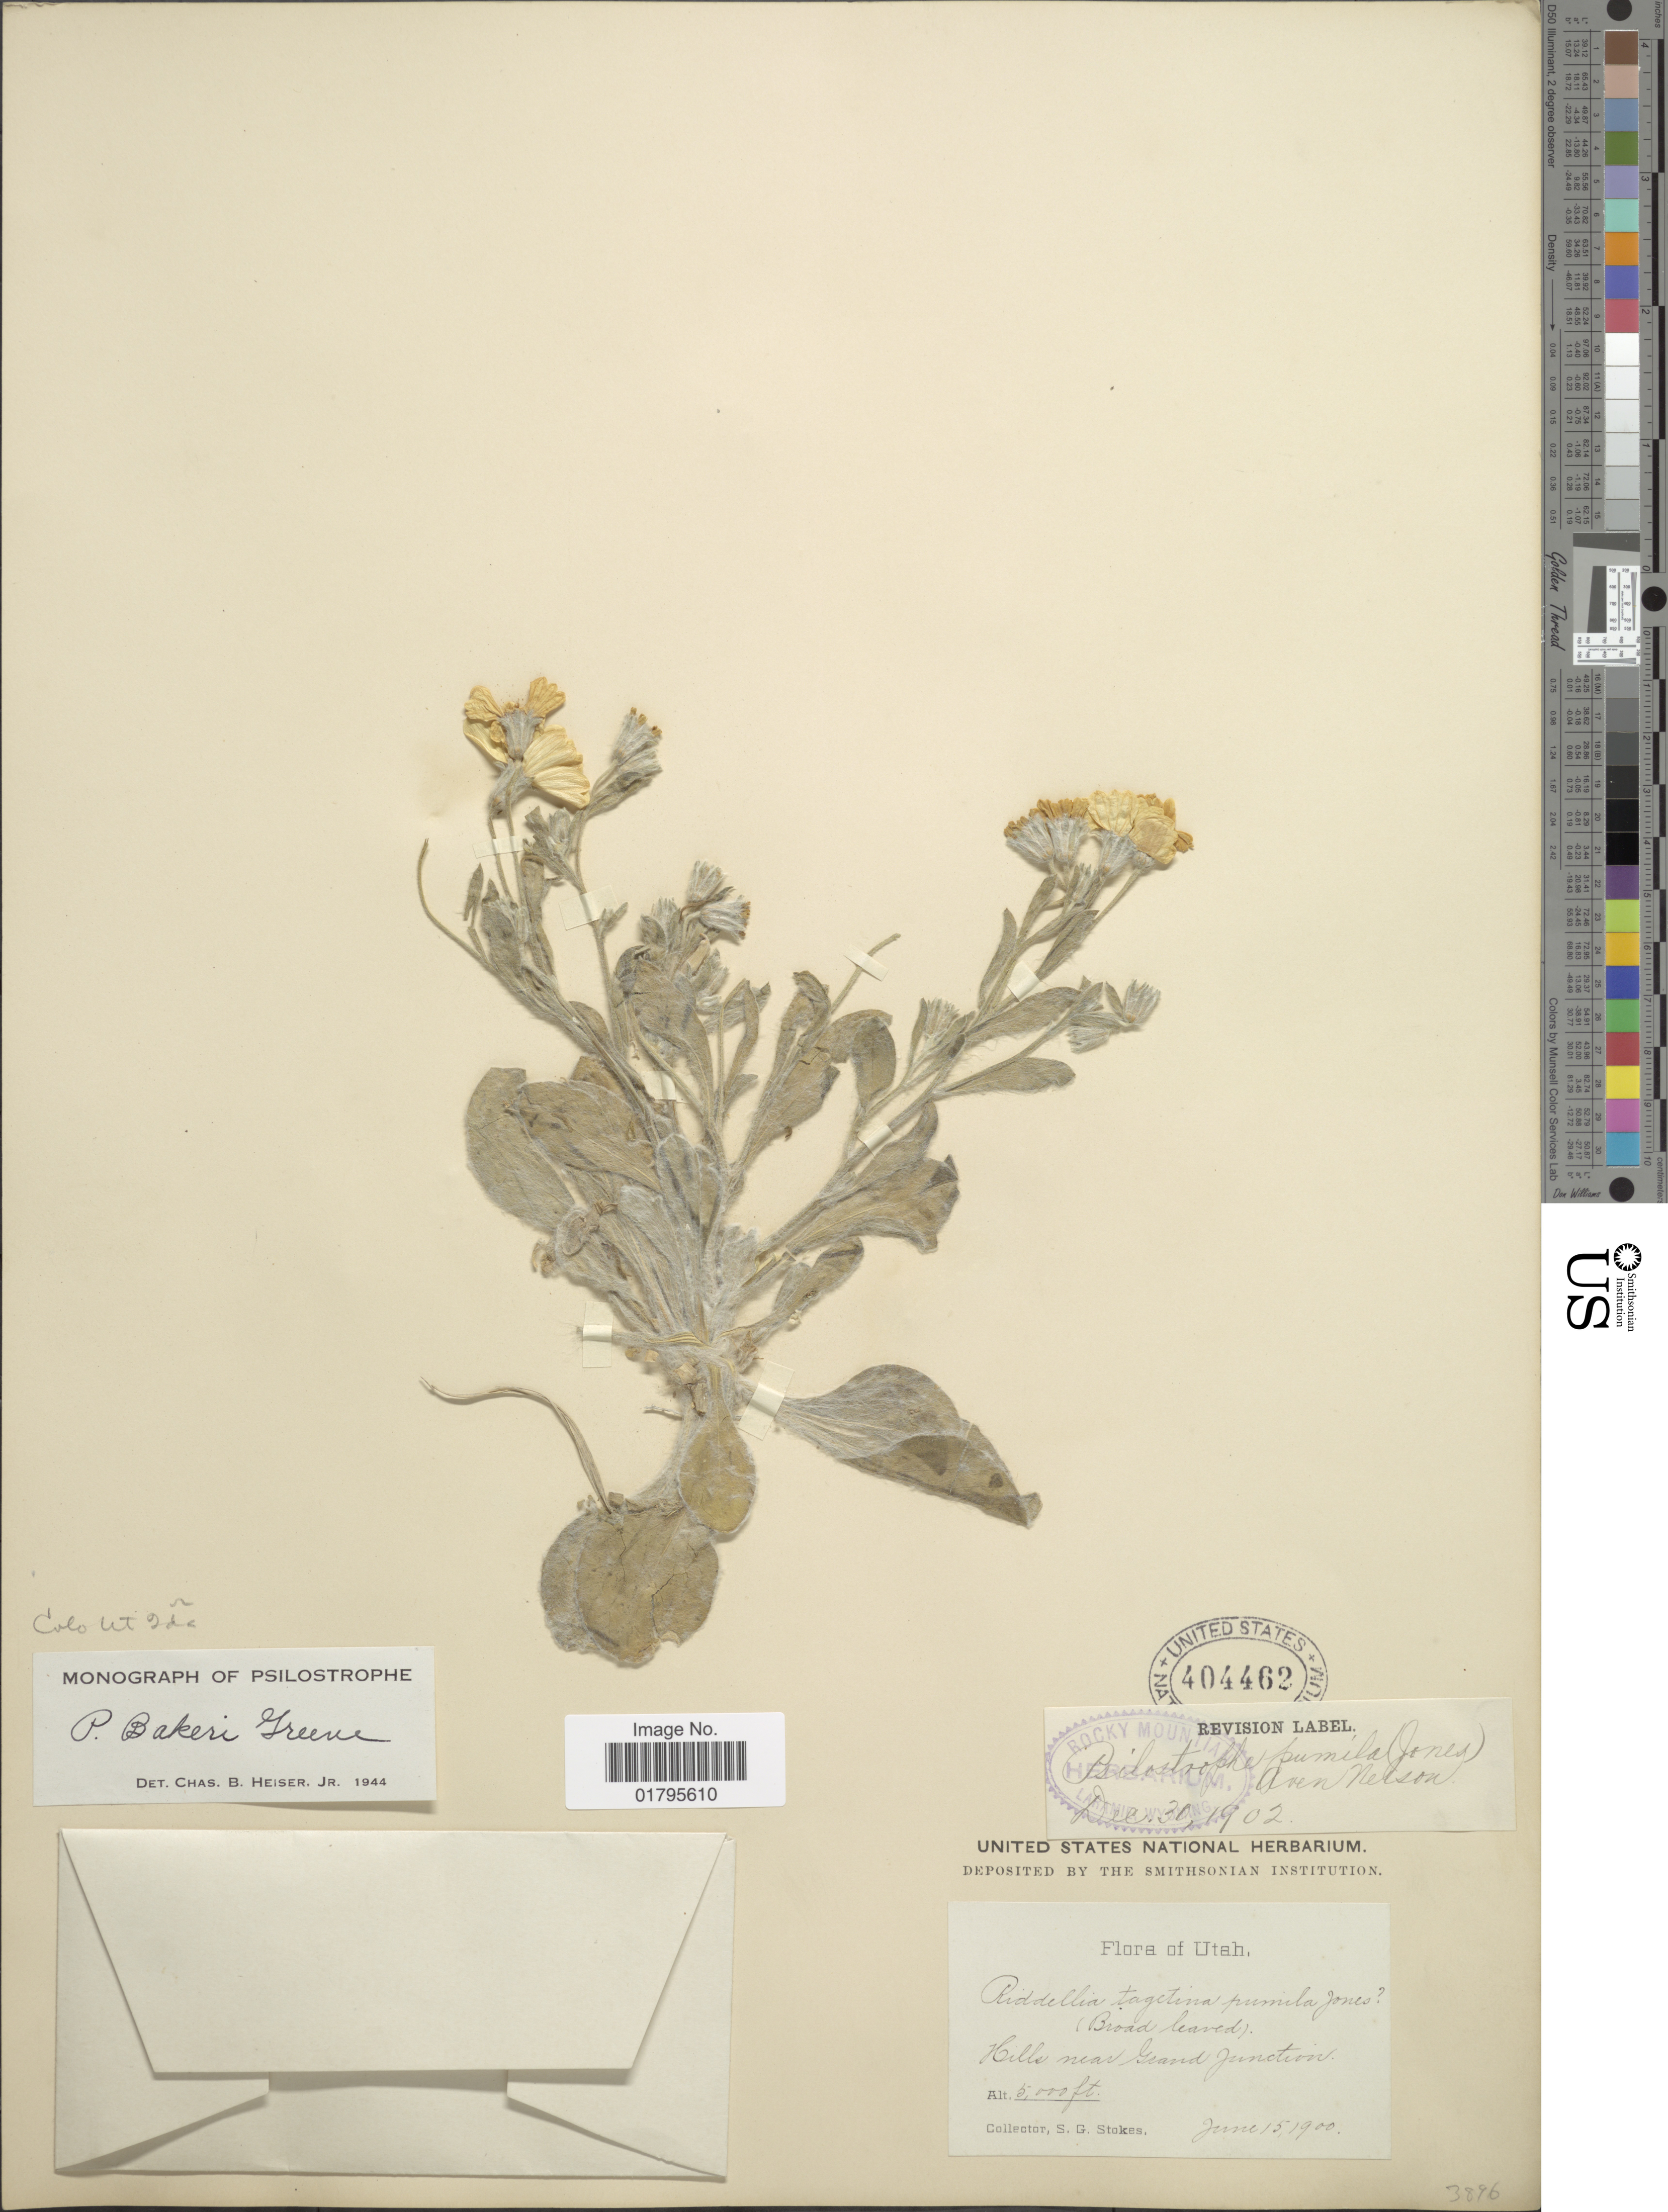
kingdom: Plantae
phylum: Tracheophyta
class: Magnoliopsida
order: Asterales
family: Asteraceae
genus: Psilostrophe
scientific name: Psilostrophe bakeri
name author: Greene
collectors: S. G. Stokes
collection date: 1900-06-15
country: United States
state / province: Utah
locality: Hills near Grand Junction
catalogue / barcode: US 404462